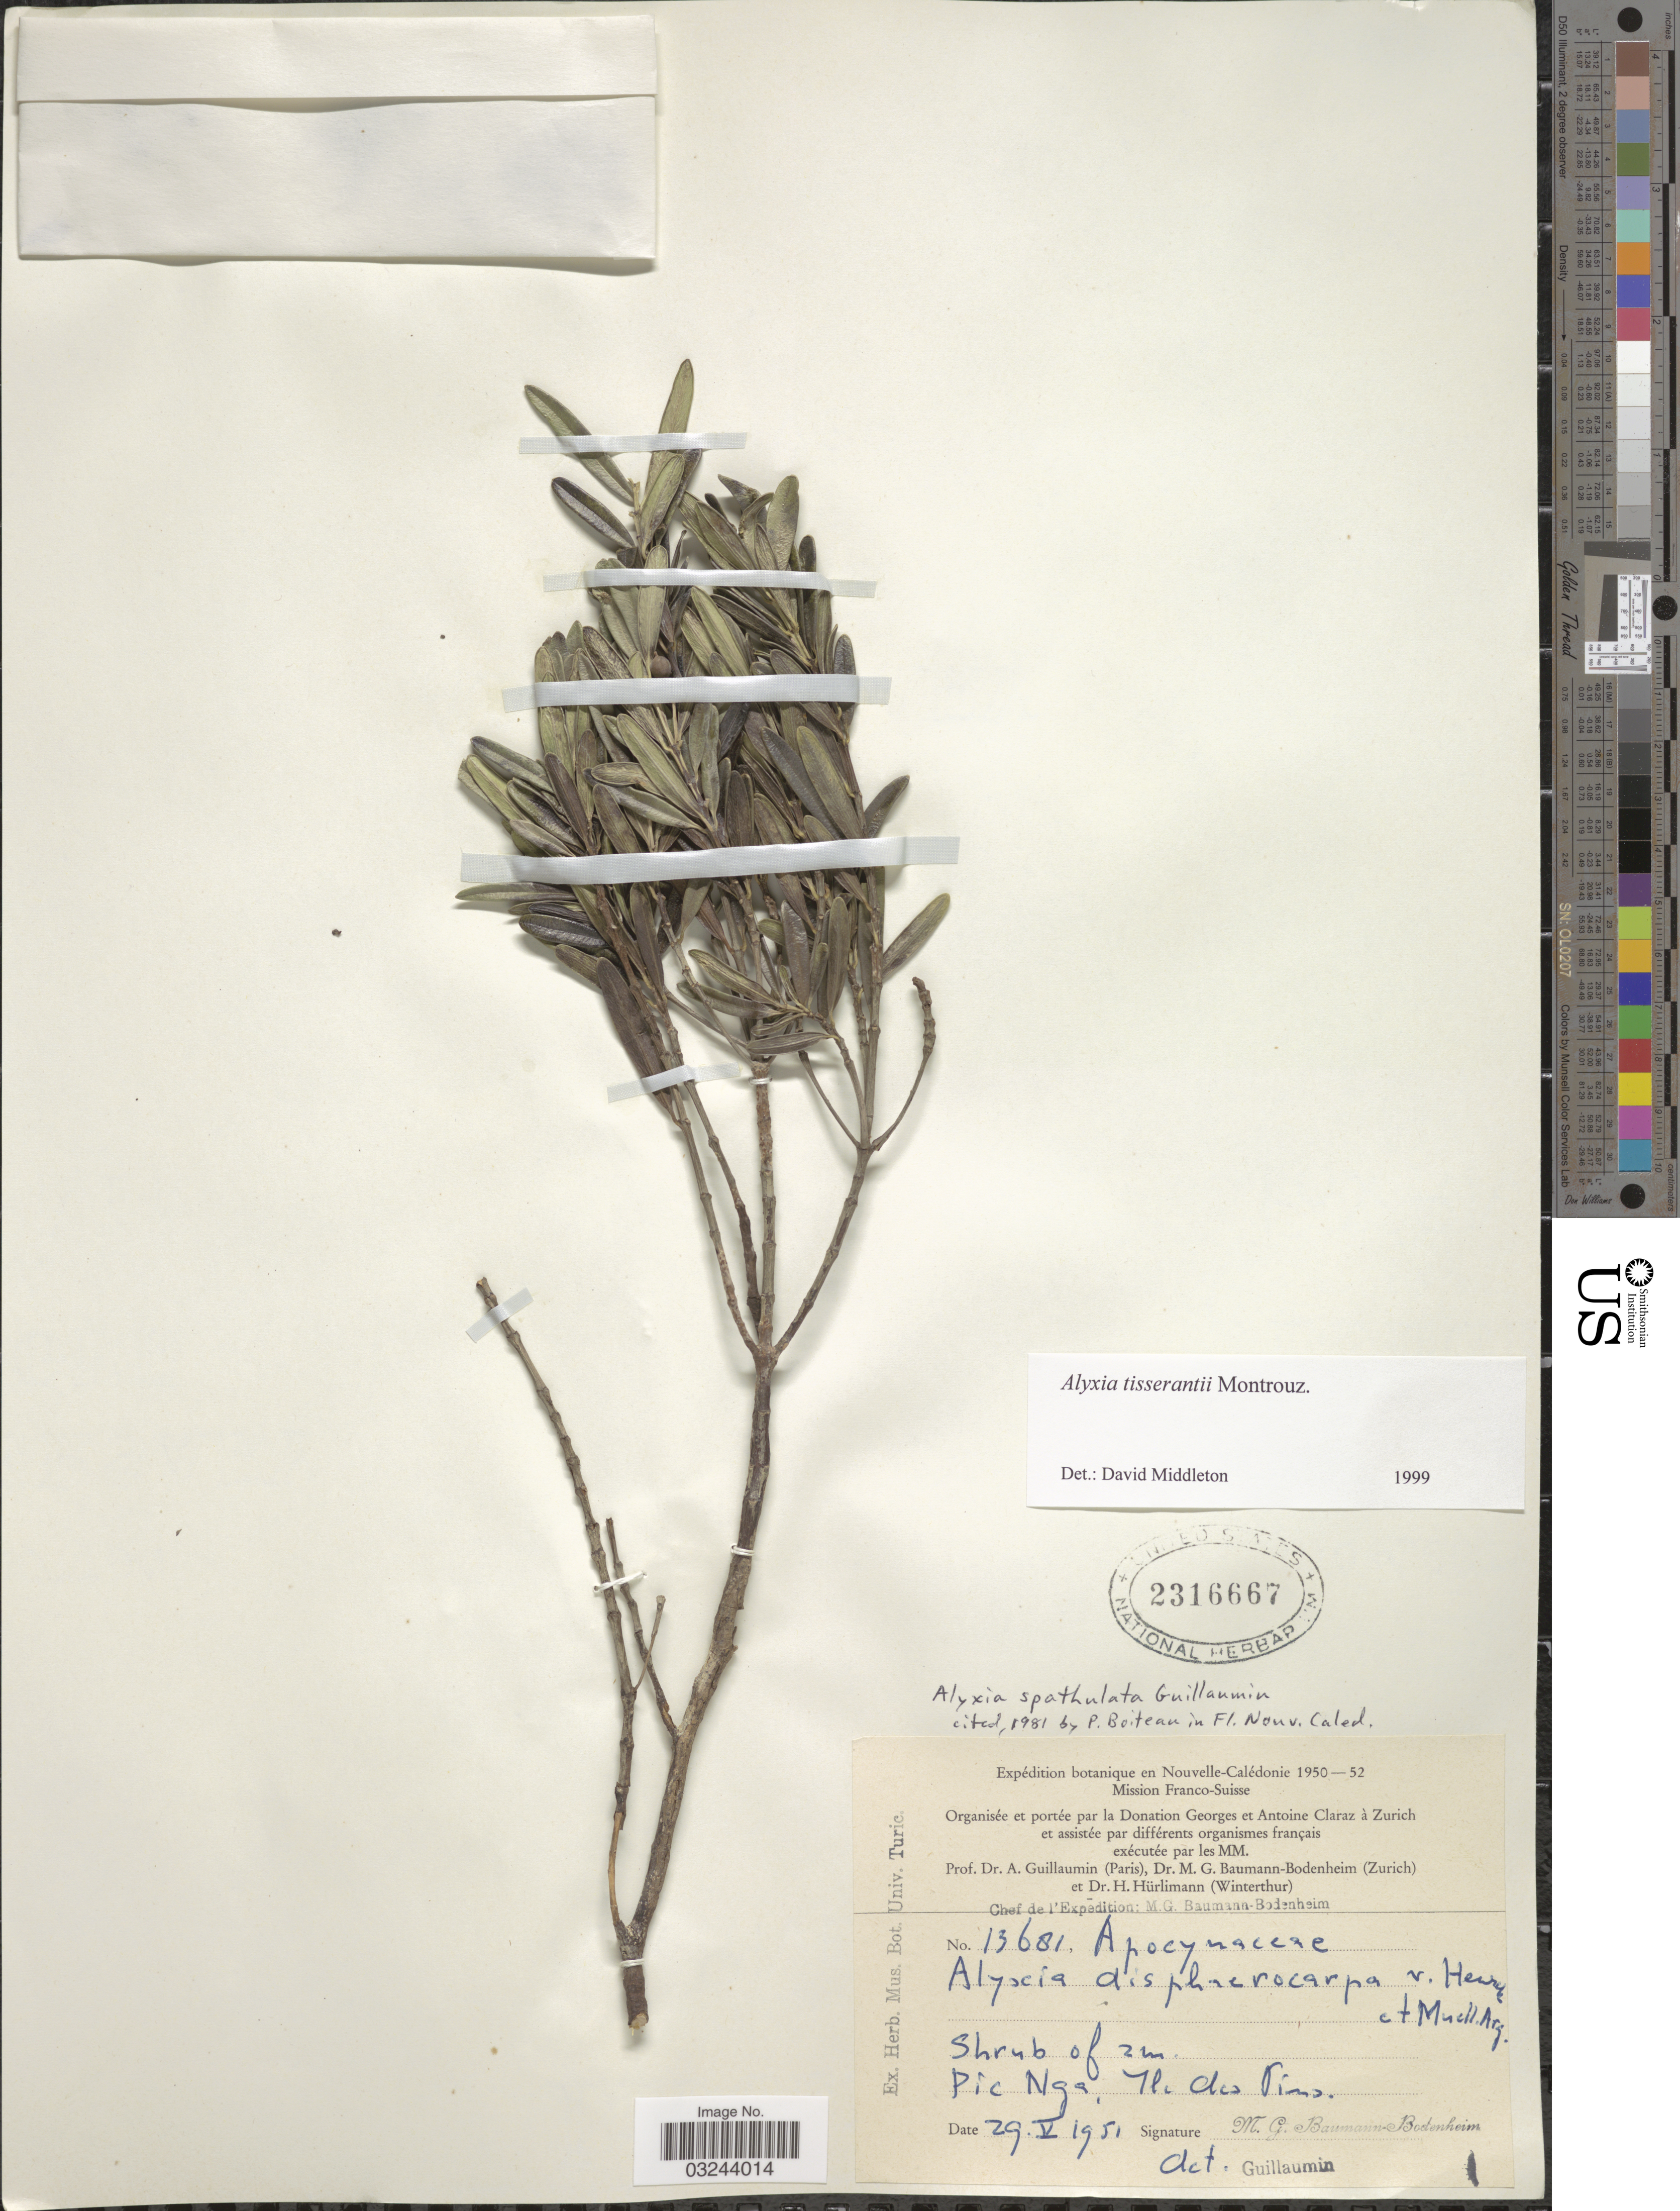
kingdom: Plantae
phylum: Tracheophyta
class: Magnoliopsida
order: Gentianales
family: Apocynaceae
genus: Alyxia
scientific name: Alyxia tisserantii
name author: Montrouz.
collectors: M. G. Baumann-Bodenheim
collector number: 13681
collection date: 1951-05-29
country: New Caledonia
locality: Nouvelle-Calédonie. Pic Nga, Ile do Pius.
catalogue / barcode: US 2316667